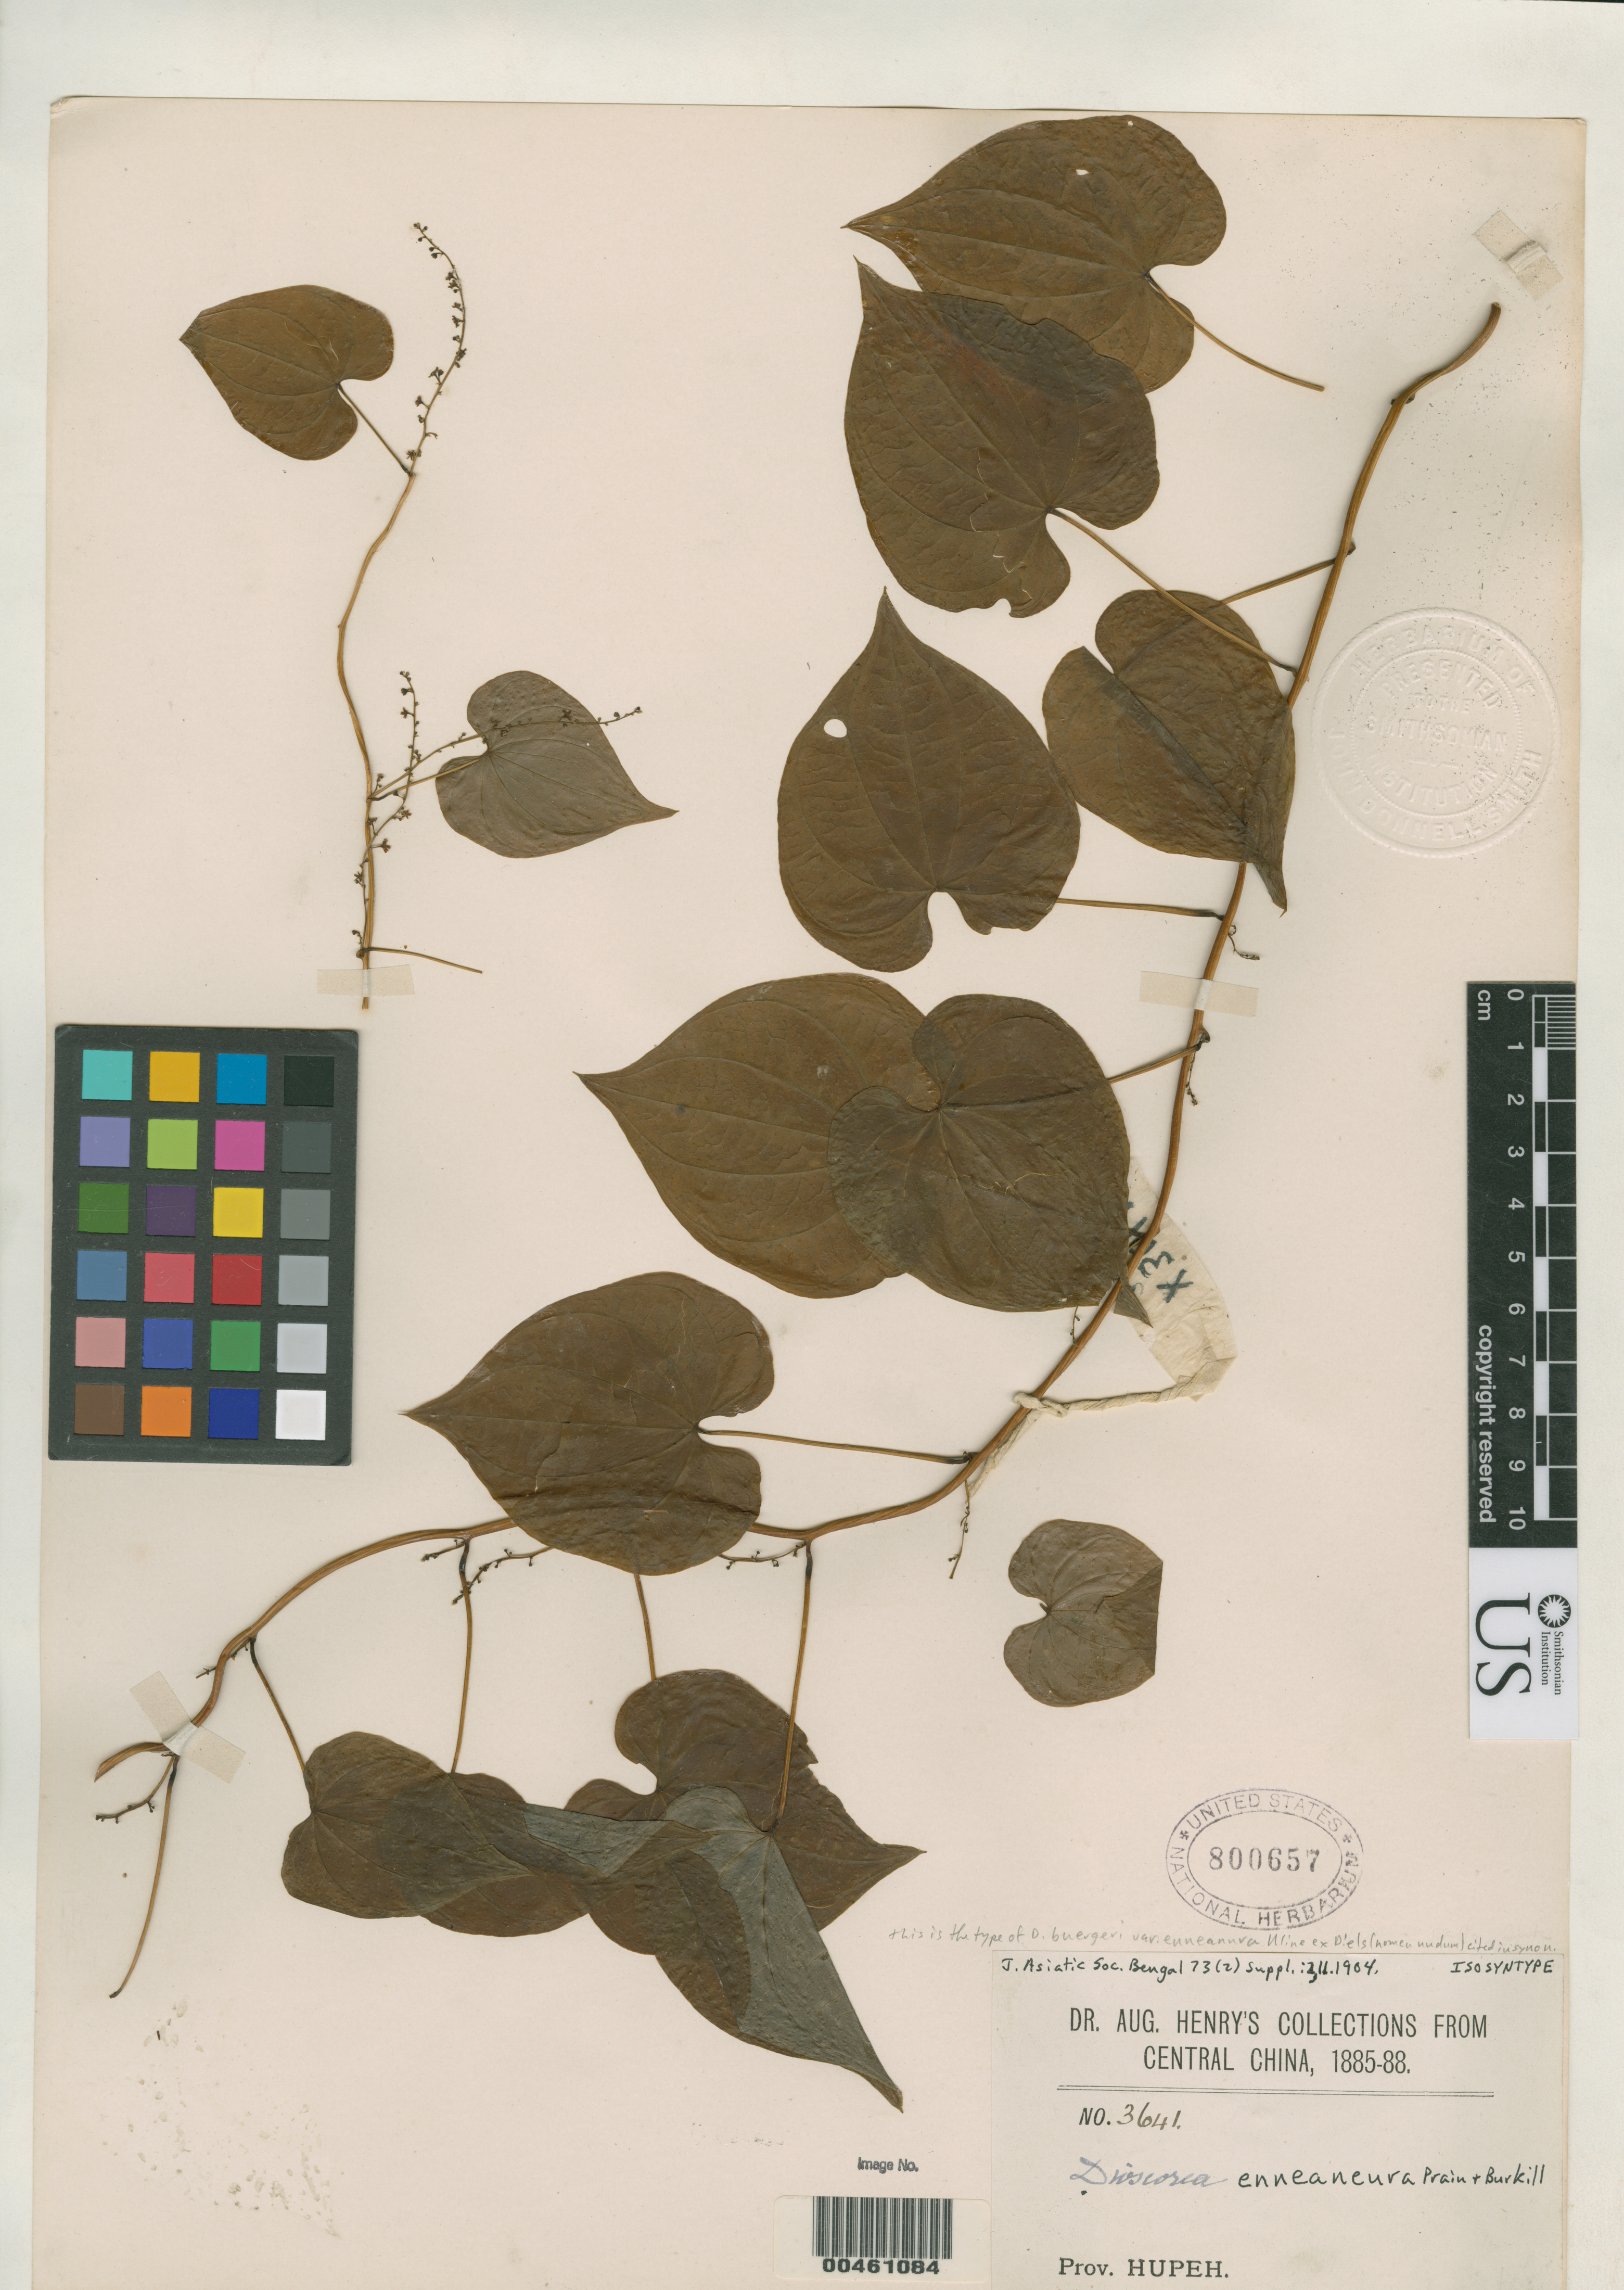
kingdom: Plantae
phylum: Tracheophyta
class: Liliopsida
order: Dioscoreales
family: Dioscoreaceae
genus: Dioscorea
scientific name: Dioscorea enneaneura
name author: Prain & Burkill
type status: Possible Isotype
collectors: A. Henry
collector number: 3641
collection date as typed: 1885 to 1888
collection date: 1885/1888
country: China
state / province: Hubei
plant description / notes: Cited 1924 by R. Knuth. Knuth (and Tropicos) cite D. buergeri var. enneaneura Uline ex Diels (1900, Bot. Jahrb. Syst. 29: 260, nom. nud., name and "type" only, no description) as basionym of this name (cited in synonymy in protologue as "nomen tantum").; Protologue cites type as Henry "3641 A" [but "type" of D. buergeri var. enneaneura cited as Henry 3641]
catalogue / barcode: US 800657